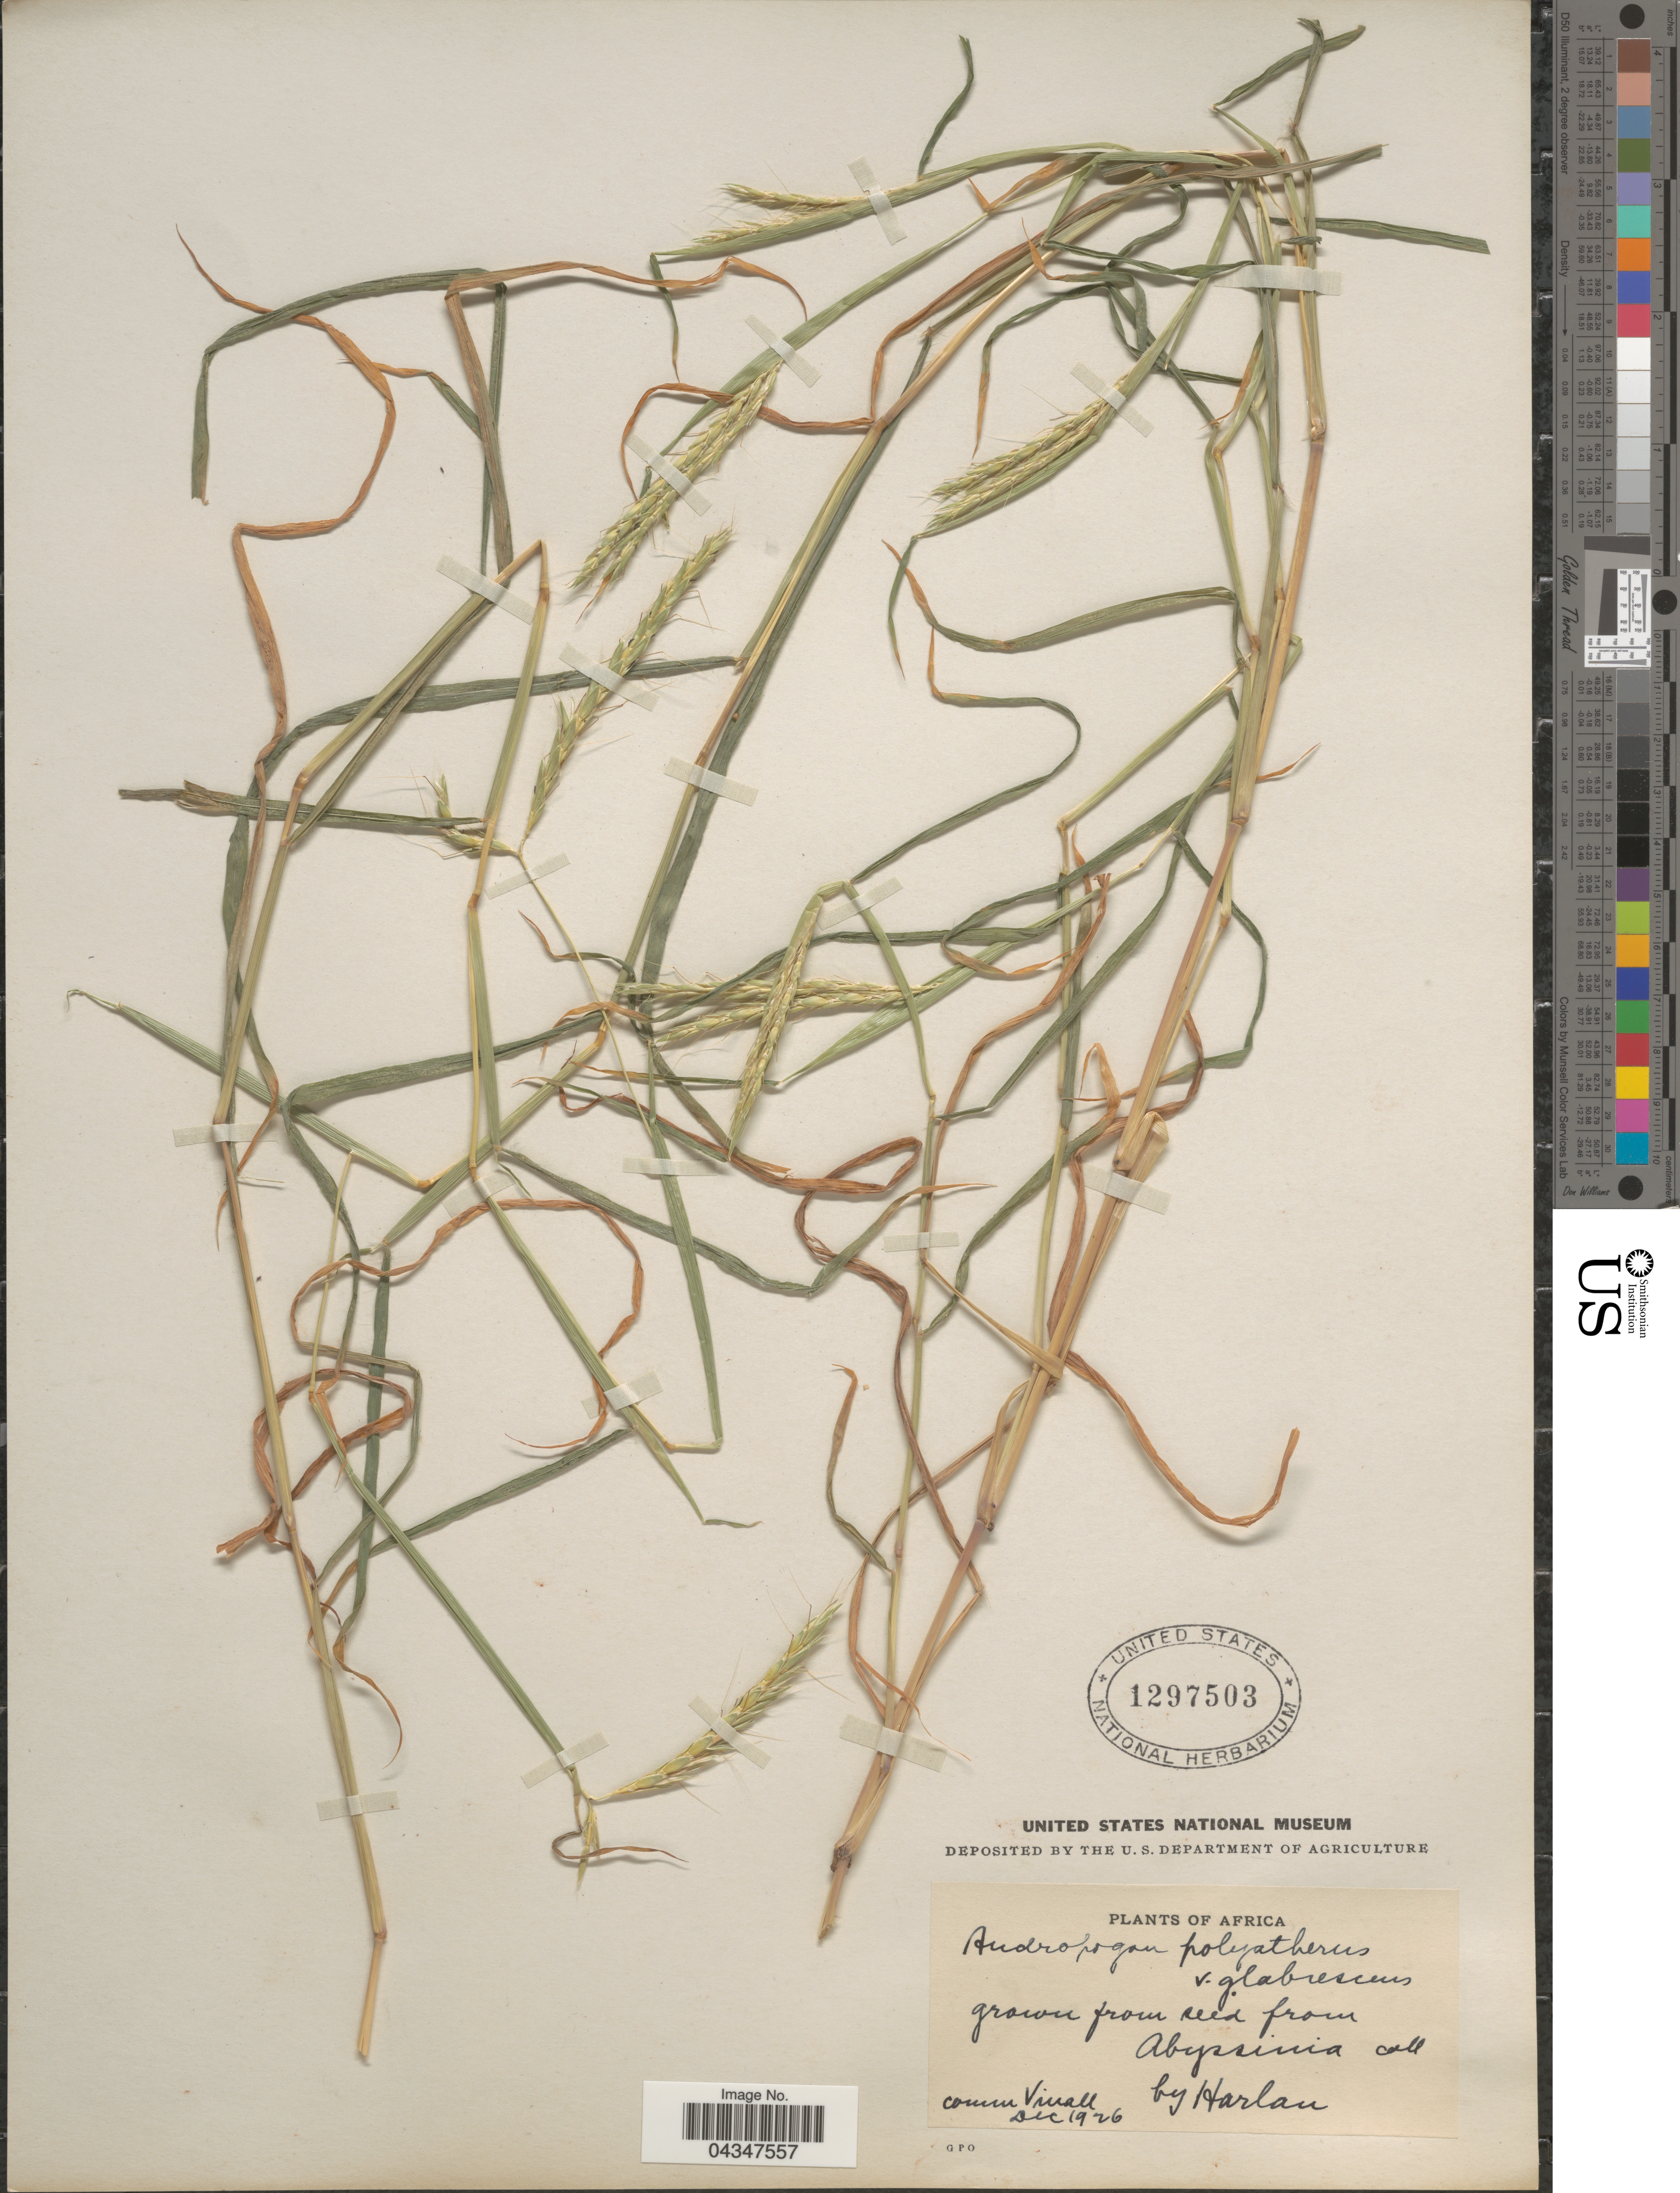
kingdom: Plantae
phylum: Tracheophyta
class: Liliopsida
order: Poales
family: Poaceae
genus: Andropogon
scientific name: Andropogon abyssinicus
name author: Fresen.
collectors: Harlan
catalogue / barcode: US 1297503